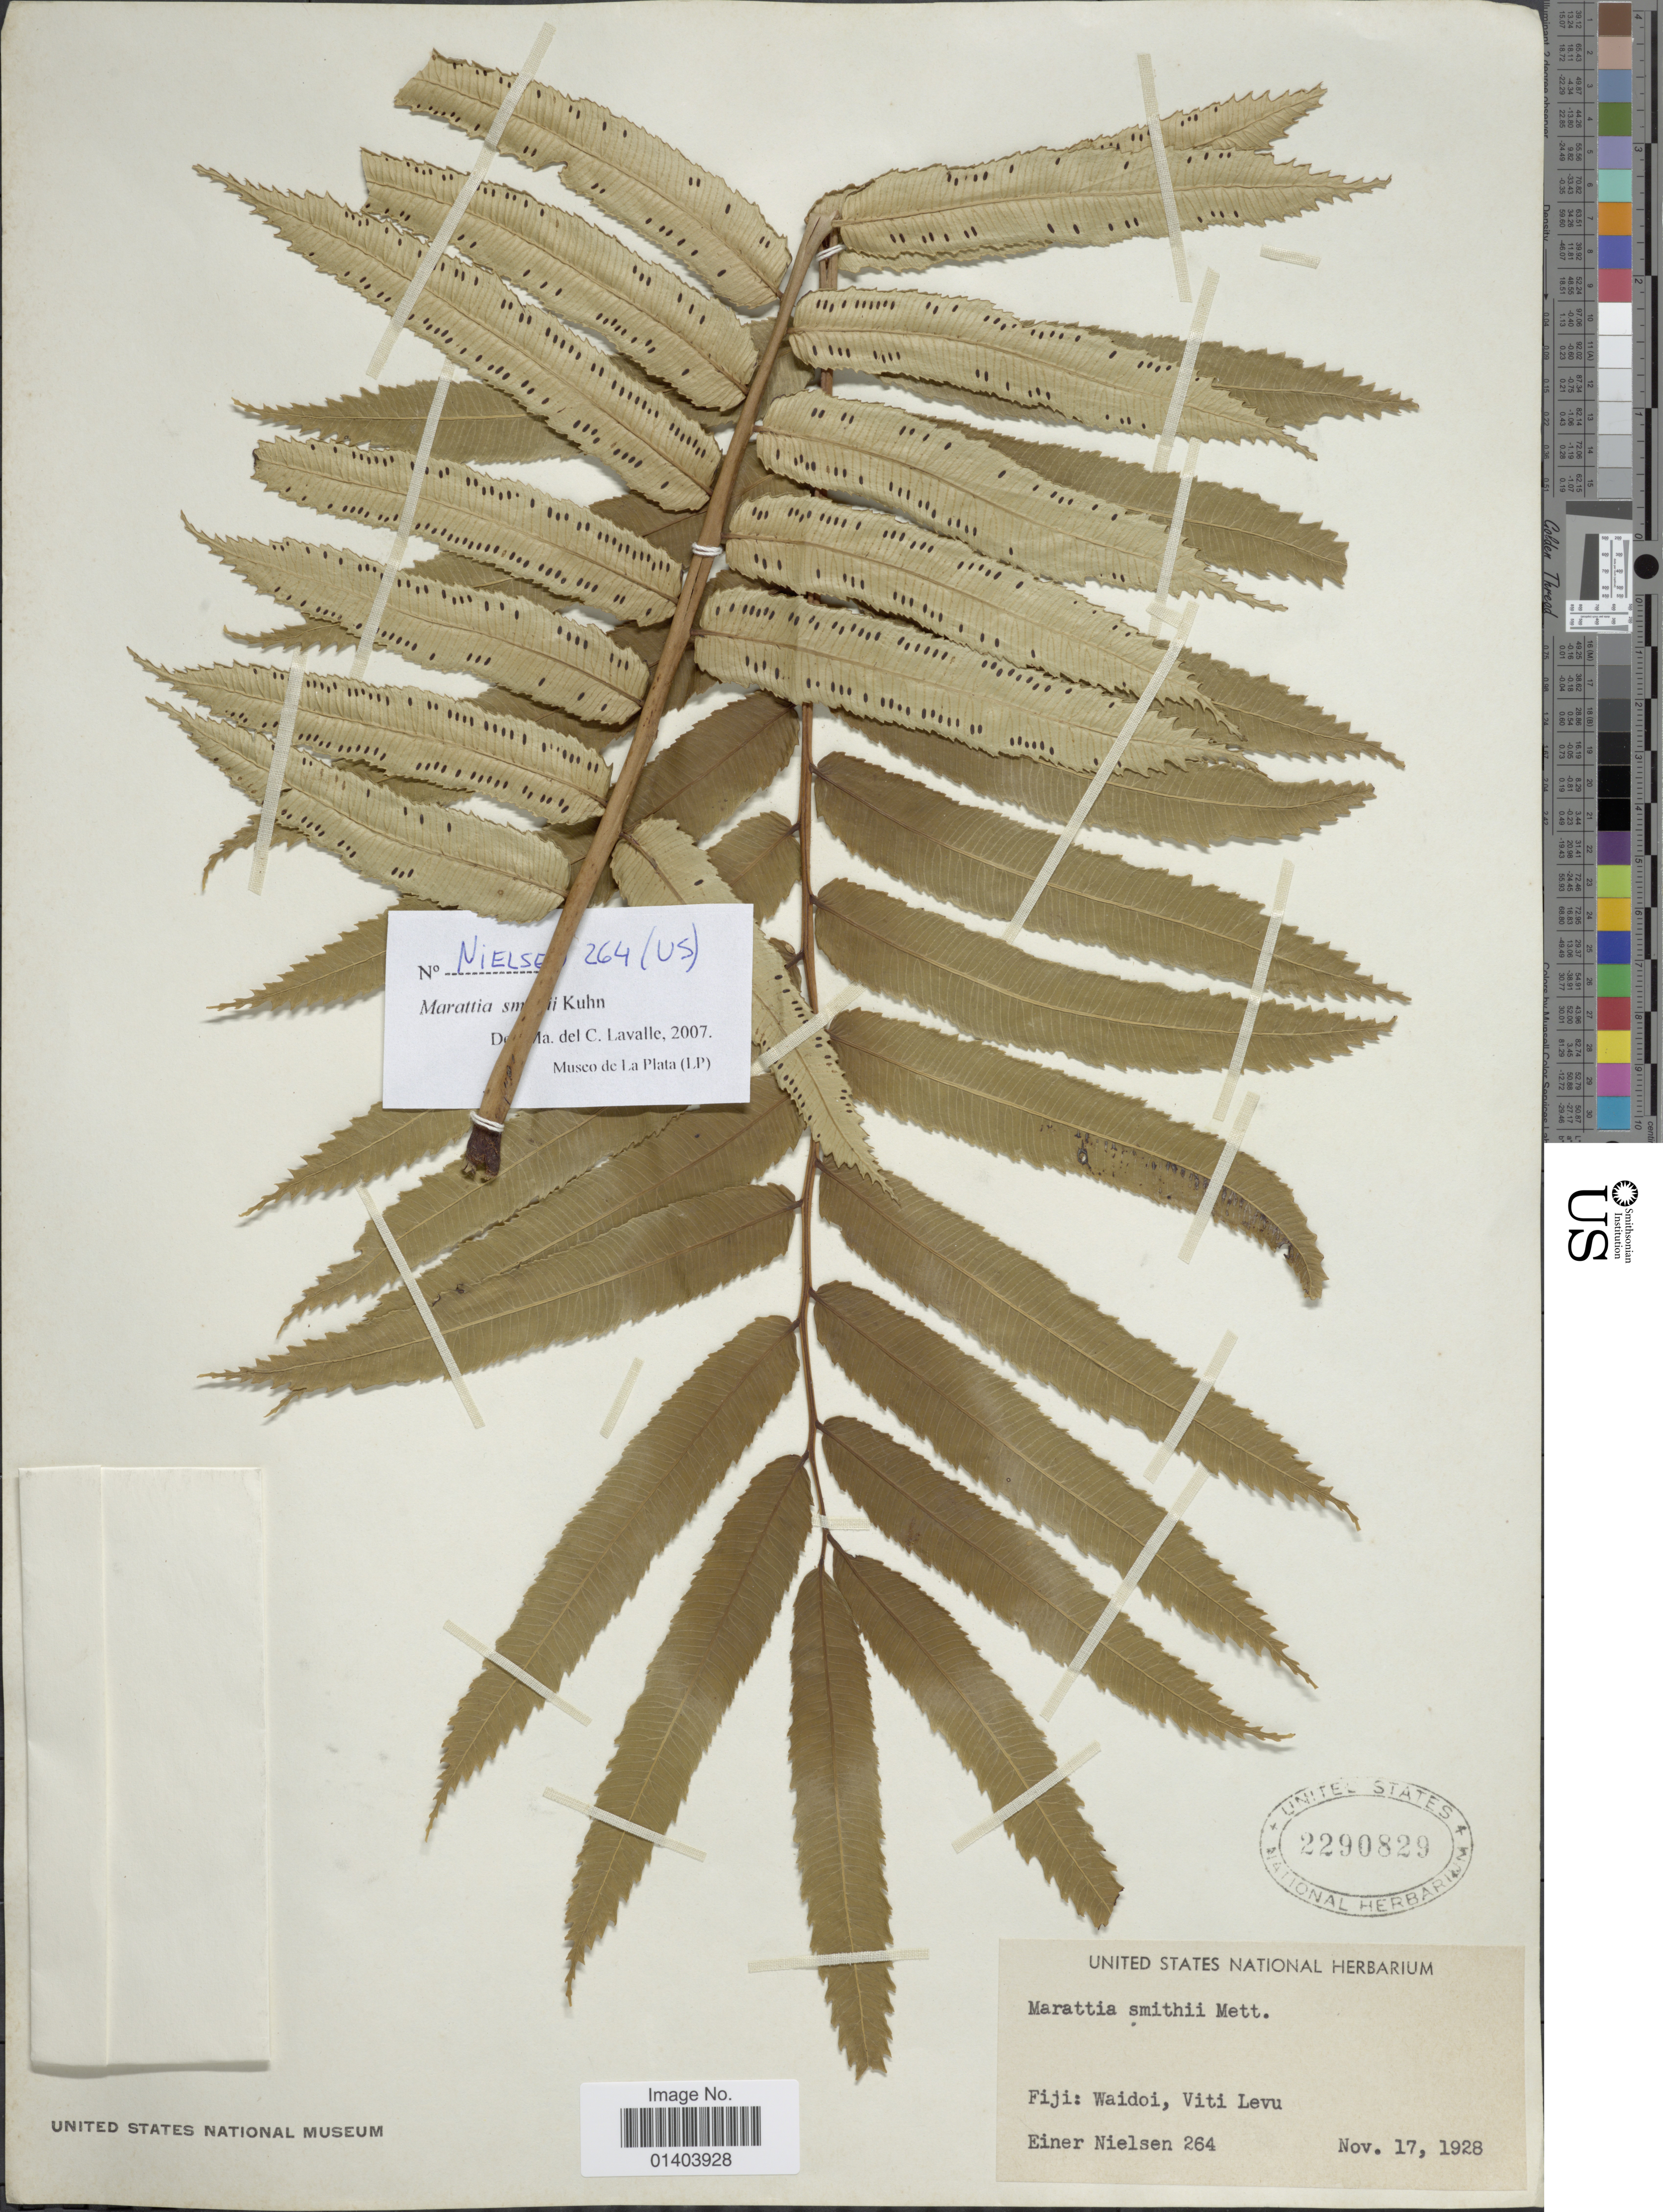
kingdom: Plantae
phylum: Tracheophyta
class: Polypodiopsida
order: Marattiales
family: Marattiaceae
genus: Ptisana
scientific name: Ptisana smithii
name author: (Mett. ex Kuhn) Murdock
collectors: E. Nielsen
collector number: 264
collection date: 1928-11-17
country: Fiji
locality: Waidoi, Viti Levu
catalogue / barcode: US 2290829